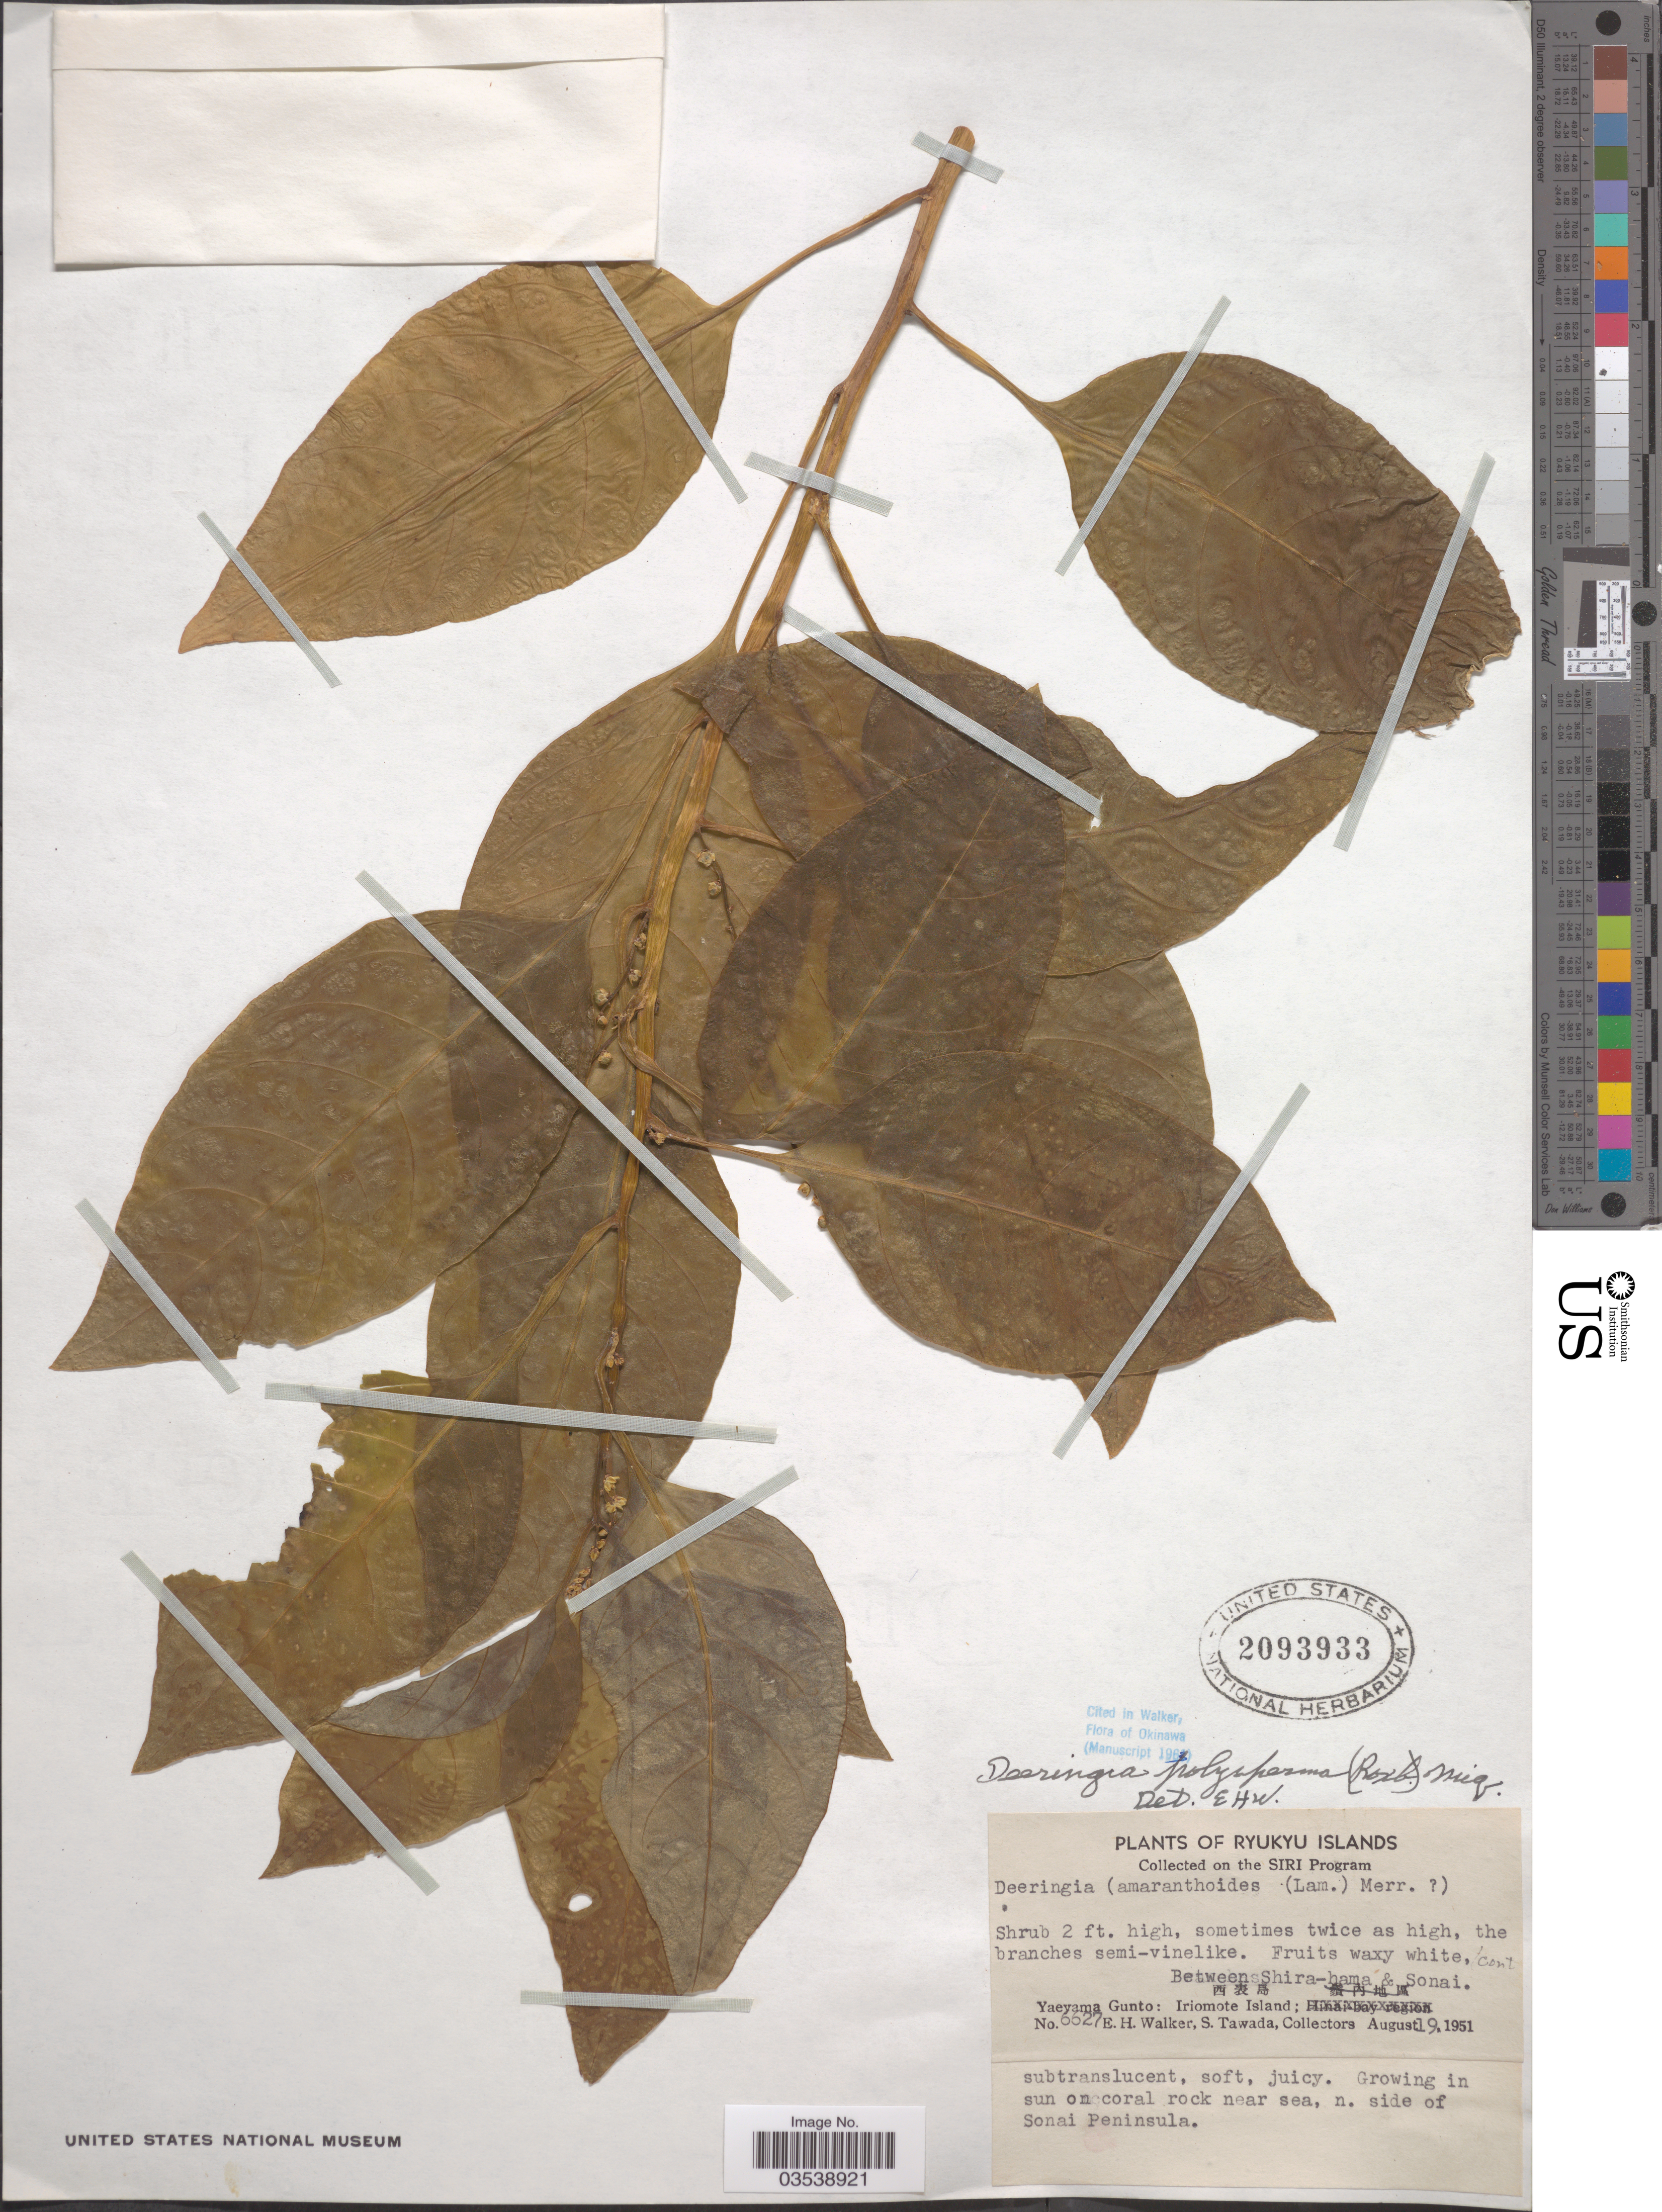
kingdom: Plantae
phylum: Tracheophyta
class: Magnoliopsida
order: Caryophyllales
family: Amaranthaceae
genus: Deeringia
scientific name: Deeringia polysperma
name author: (Roxb.) Moq.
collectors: E. H. Walker & S. Tawada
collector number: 6627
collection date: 1951-08-19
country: Japan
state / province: Okinawa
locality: Ryukyu Islands. Between Shira-hama & Sonai. Yaeyama Gunto: Iriomote Island. N. side of Sonai Peninsula.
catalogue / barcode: US 2093933